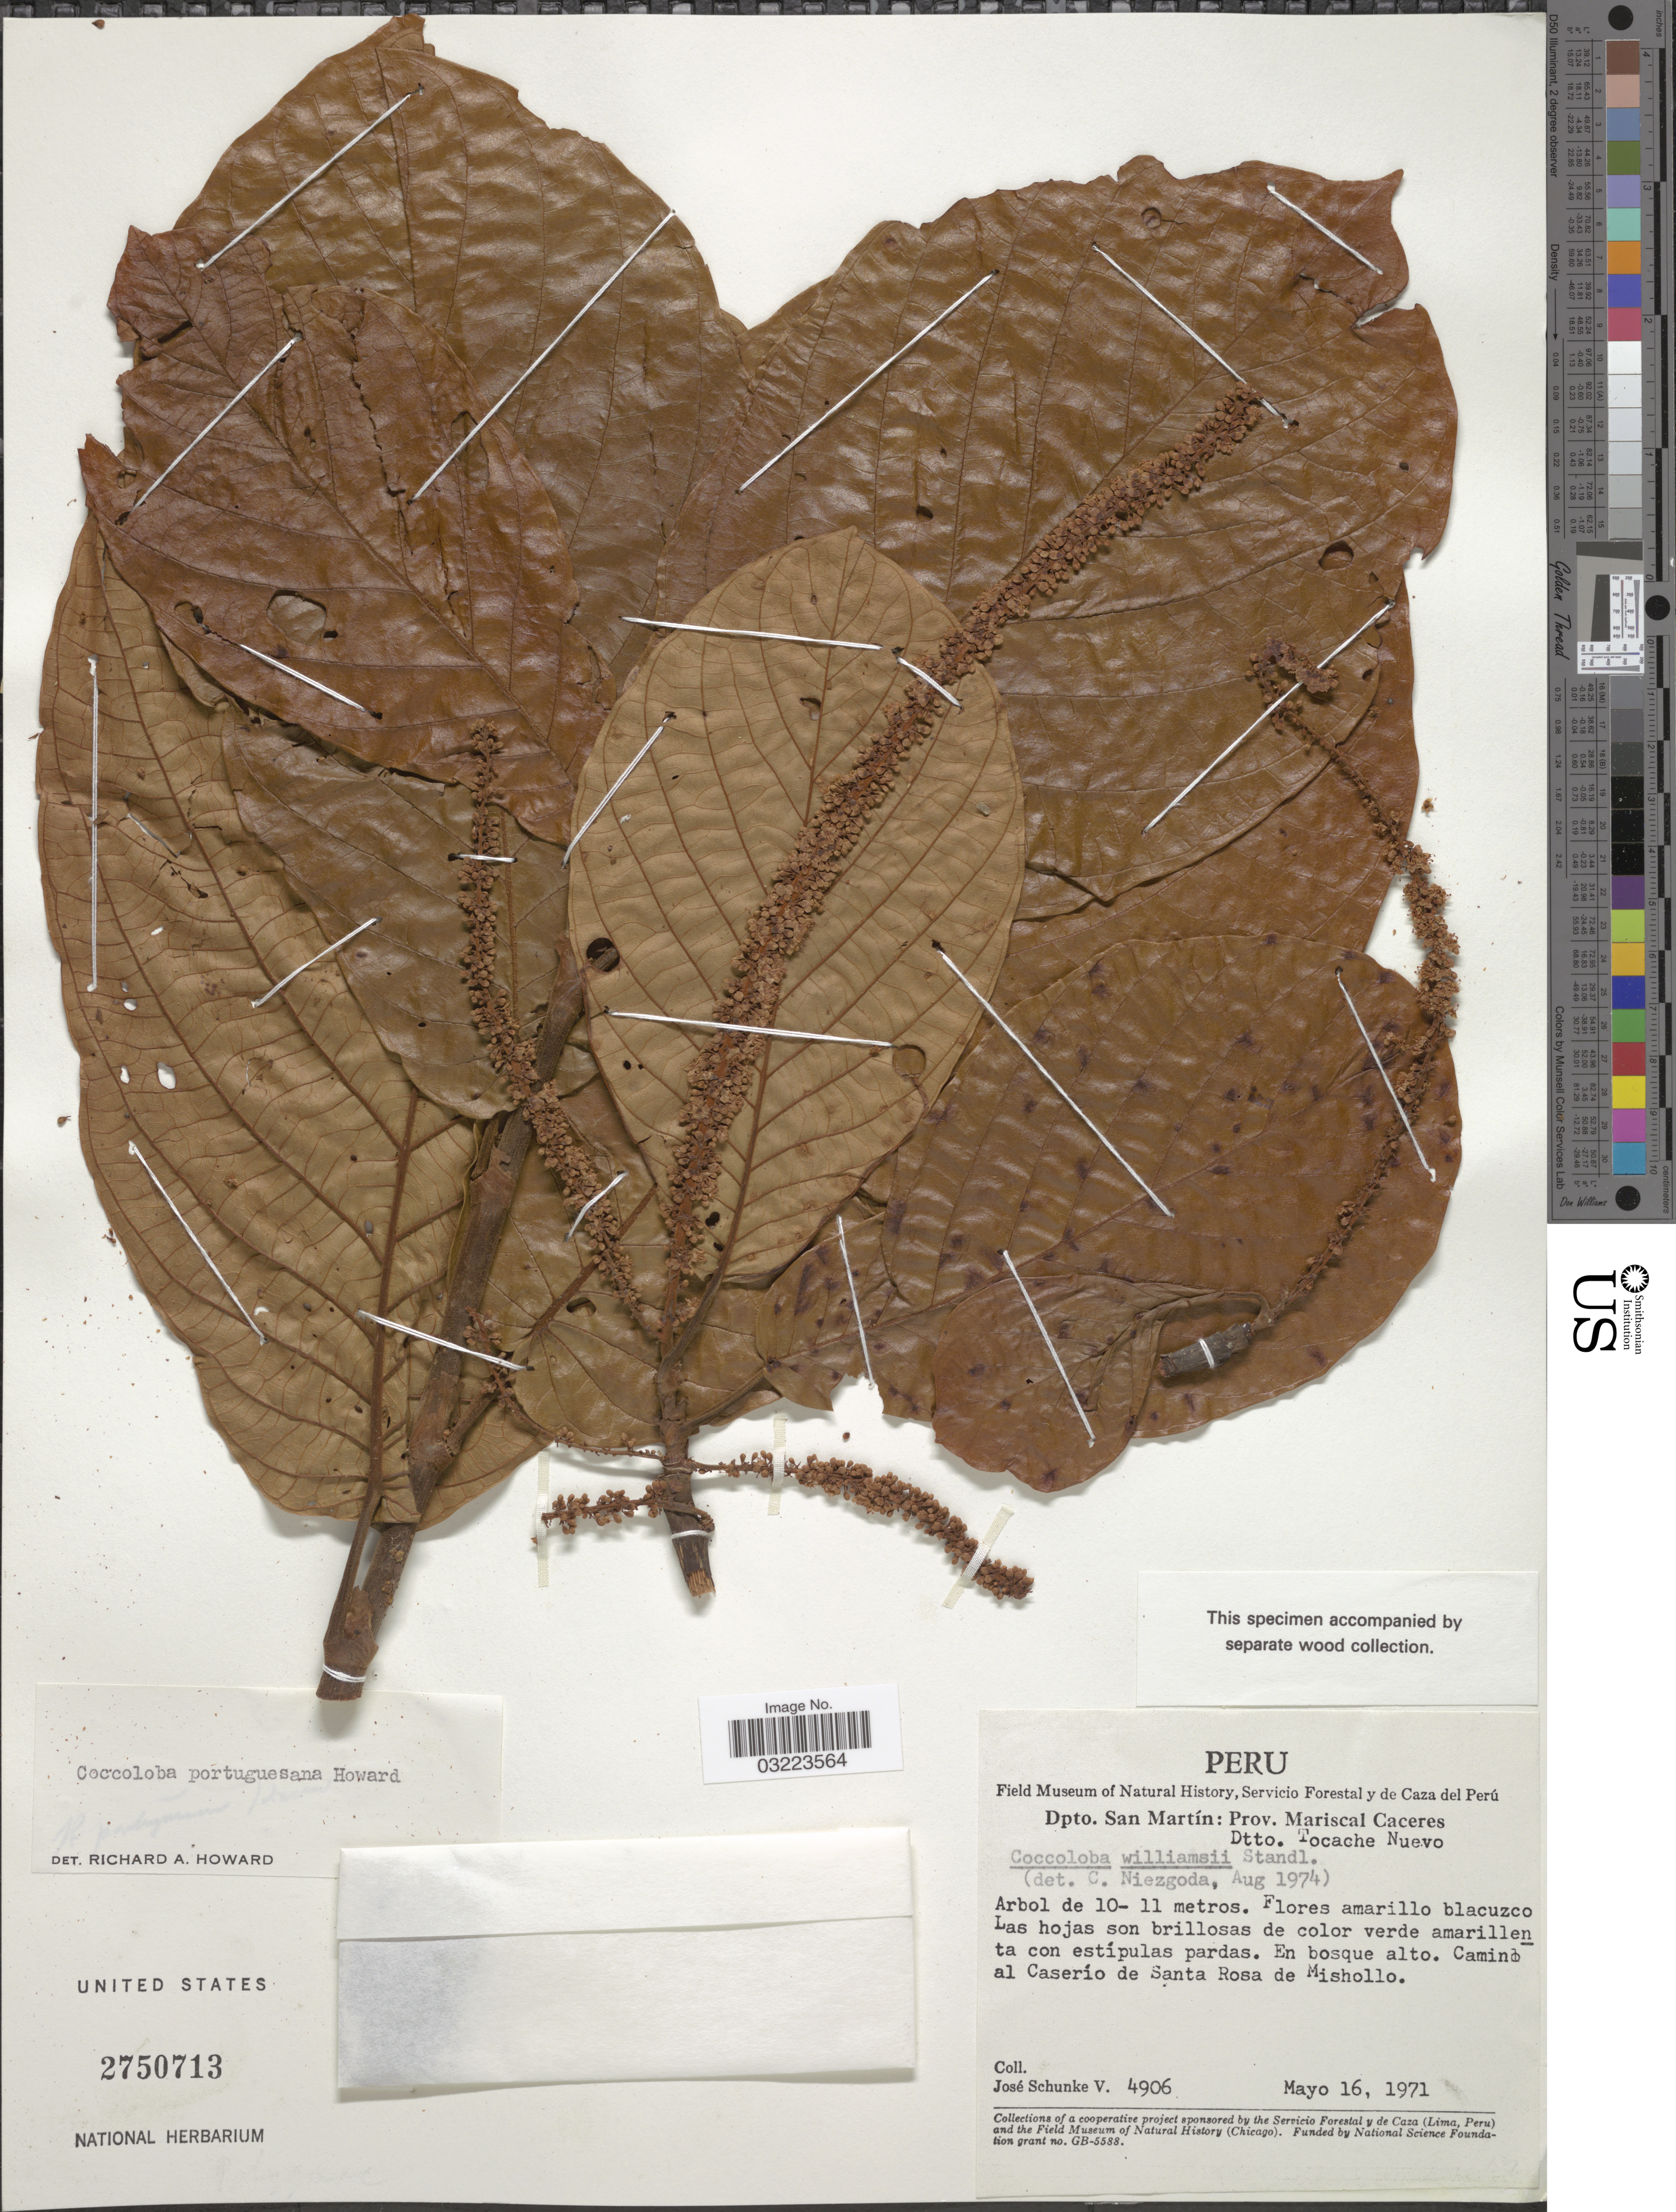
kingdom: Plantae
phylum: Tracheophyta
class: Magnoliopsida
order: Caryophyllales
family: Polygonaceae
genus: Coccoloba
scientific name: Coccoloba portuguesana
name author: R.A. Howard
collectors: J. Schunke Vigo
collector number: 4906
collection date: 1971-05-16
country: Peru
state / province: San Martín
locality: Dpto. San Martín: Prov. Mariscal Caceres, Dtto. Tocache Nuevo. Camino al Caserío de Santa Rosa de Mishollo.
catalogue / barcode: US 2750713